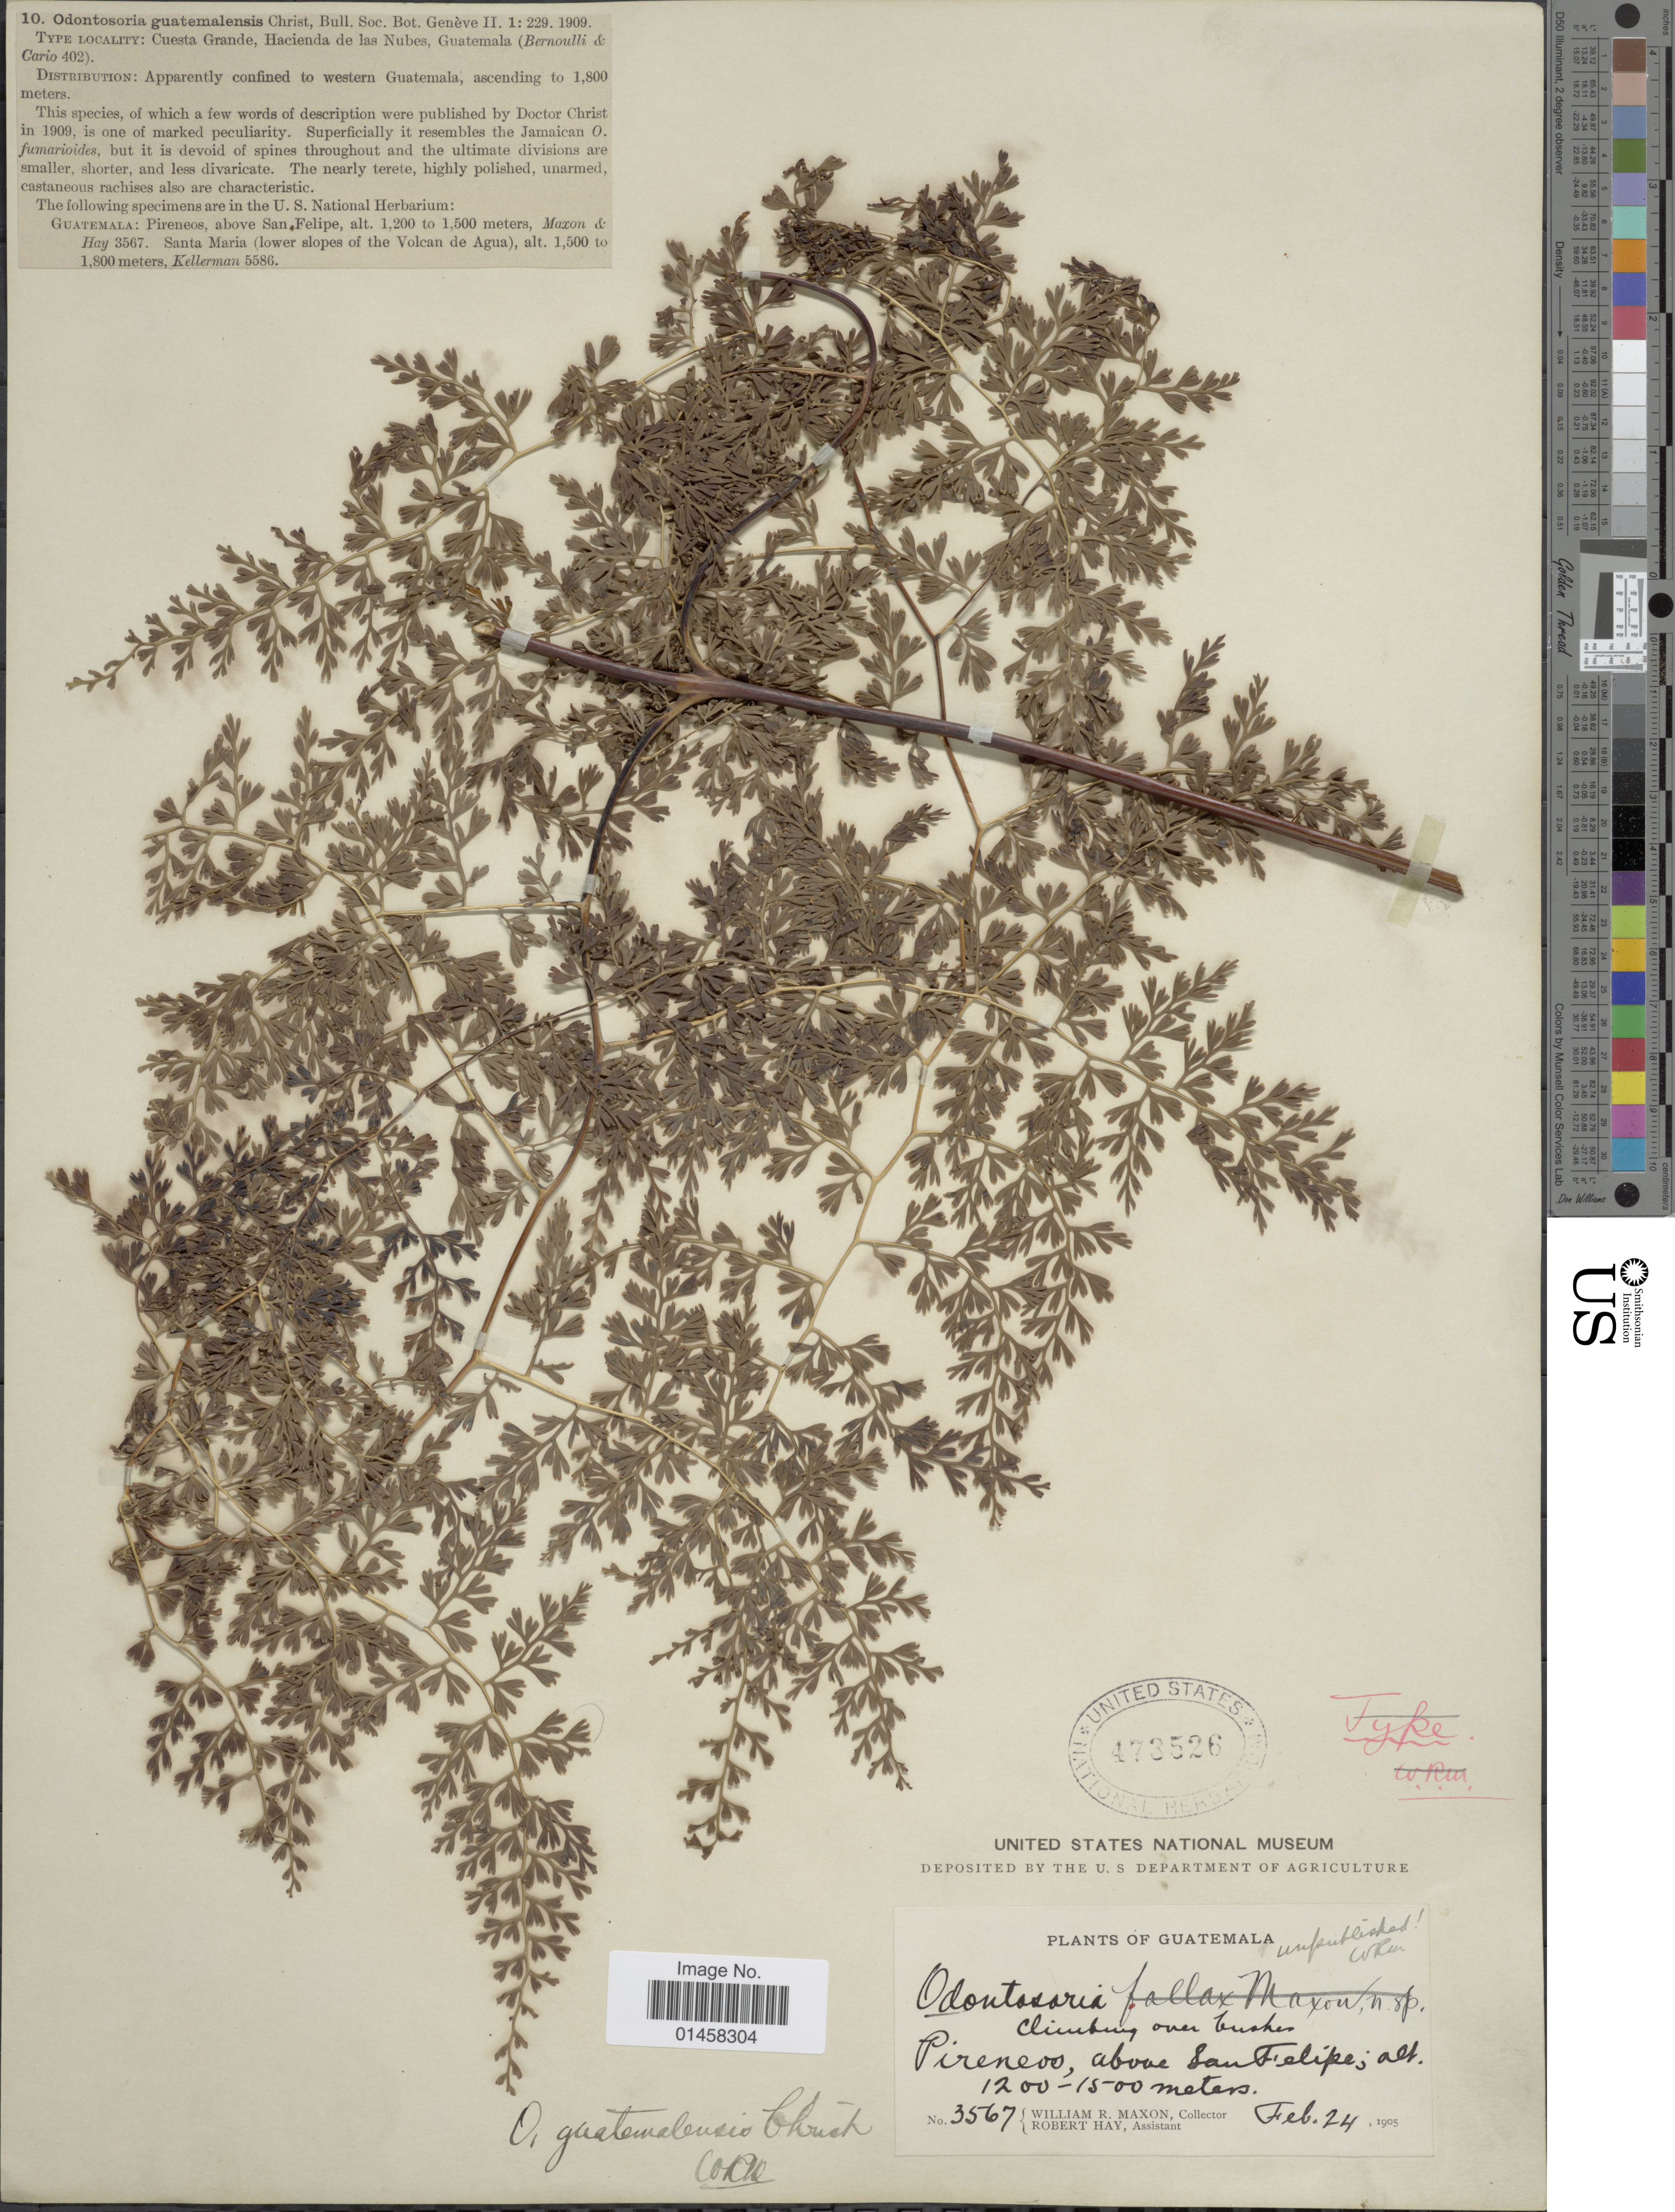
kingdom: Plantae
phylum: Tracheophyta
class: Polypodiopsida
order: Polypodiales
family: Lindsaeaceae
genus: Odontosoria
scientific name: Odontosoria guatemalensis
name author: Christ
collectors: W. R. Maxon & R. H. Hay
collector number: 3567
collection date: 1905-02-24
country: Guatemala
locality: Pireneos, above San Felipe.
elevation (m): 1200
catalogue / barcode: US 473526